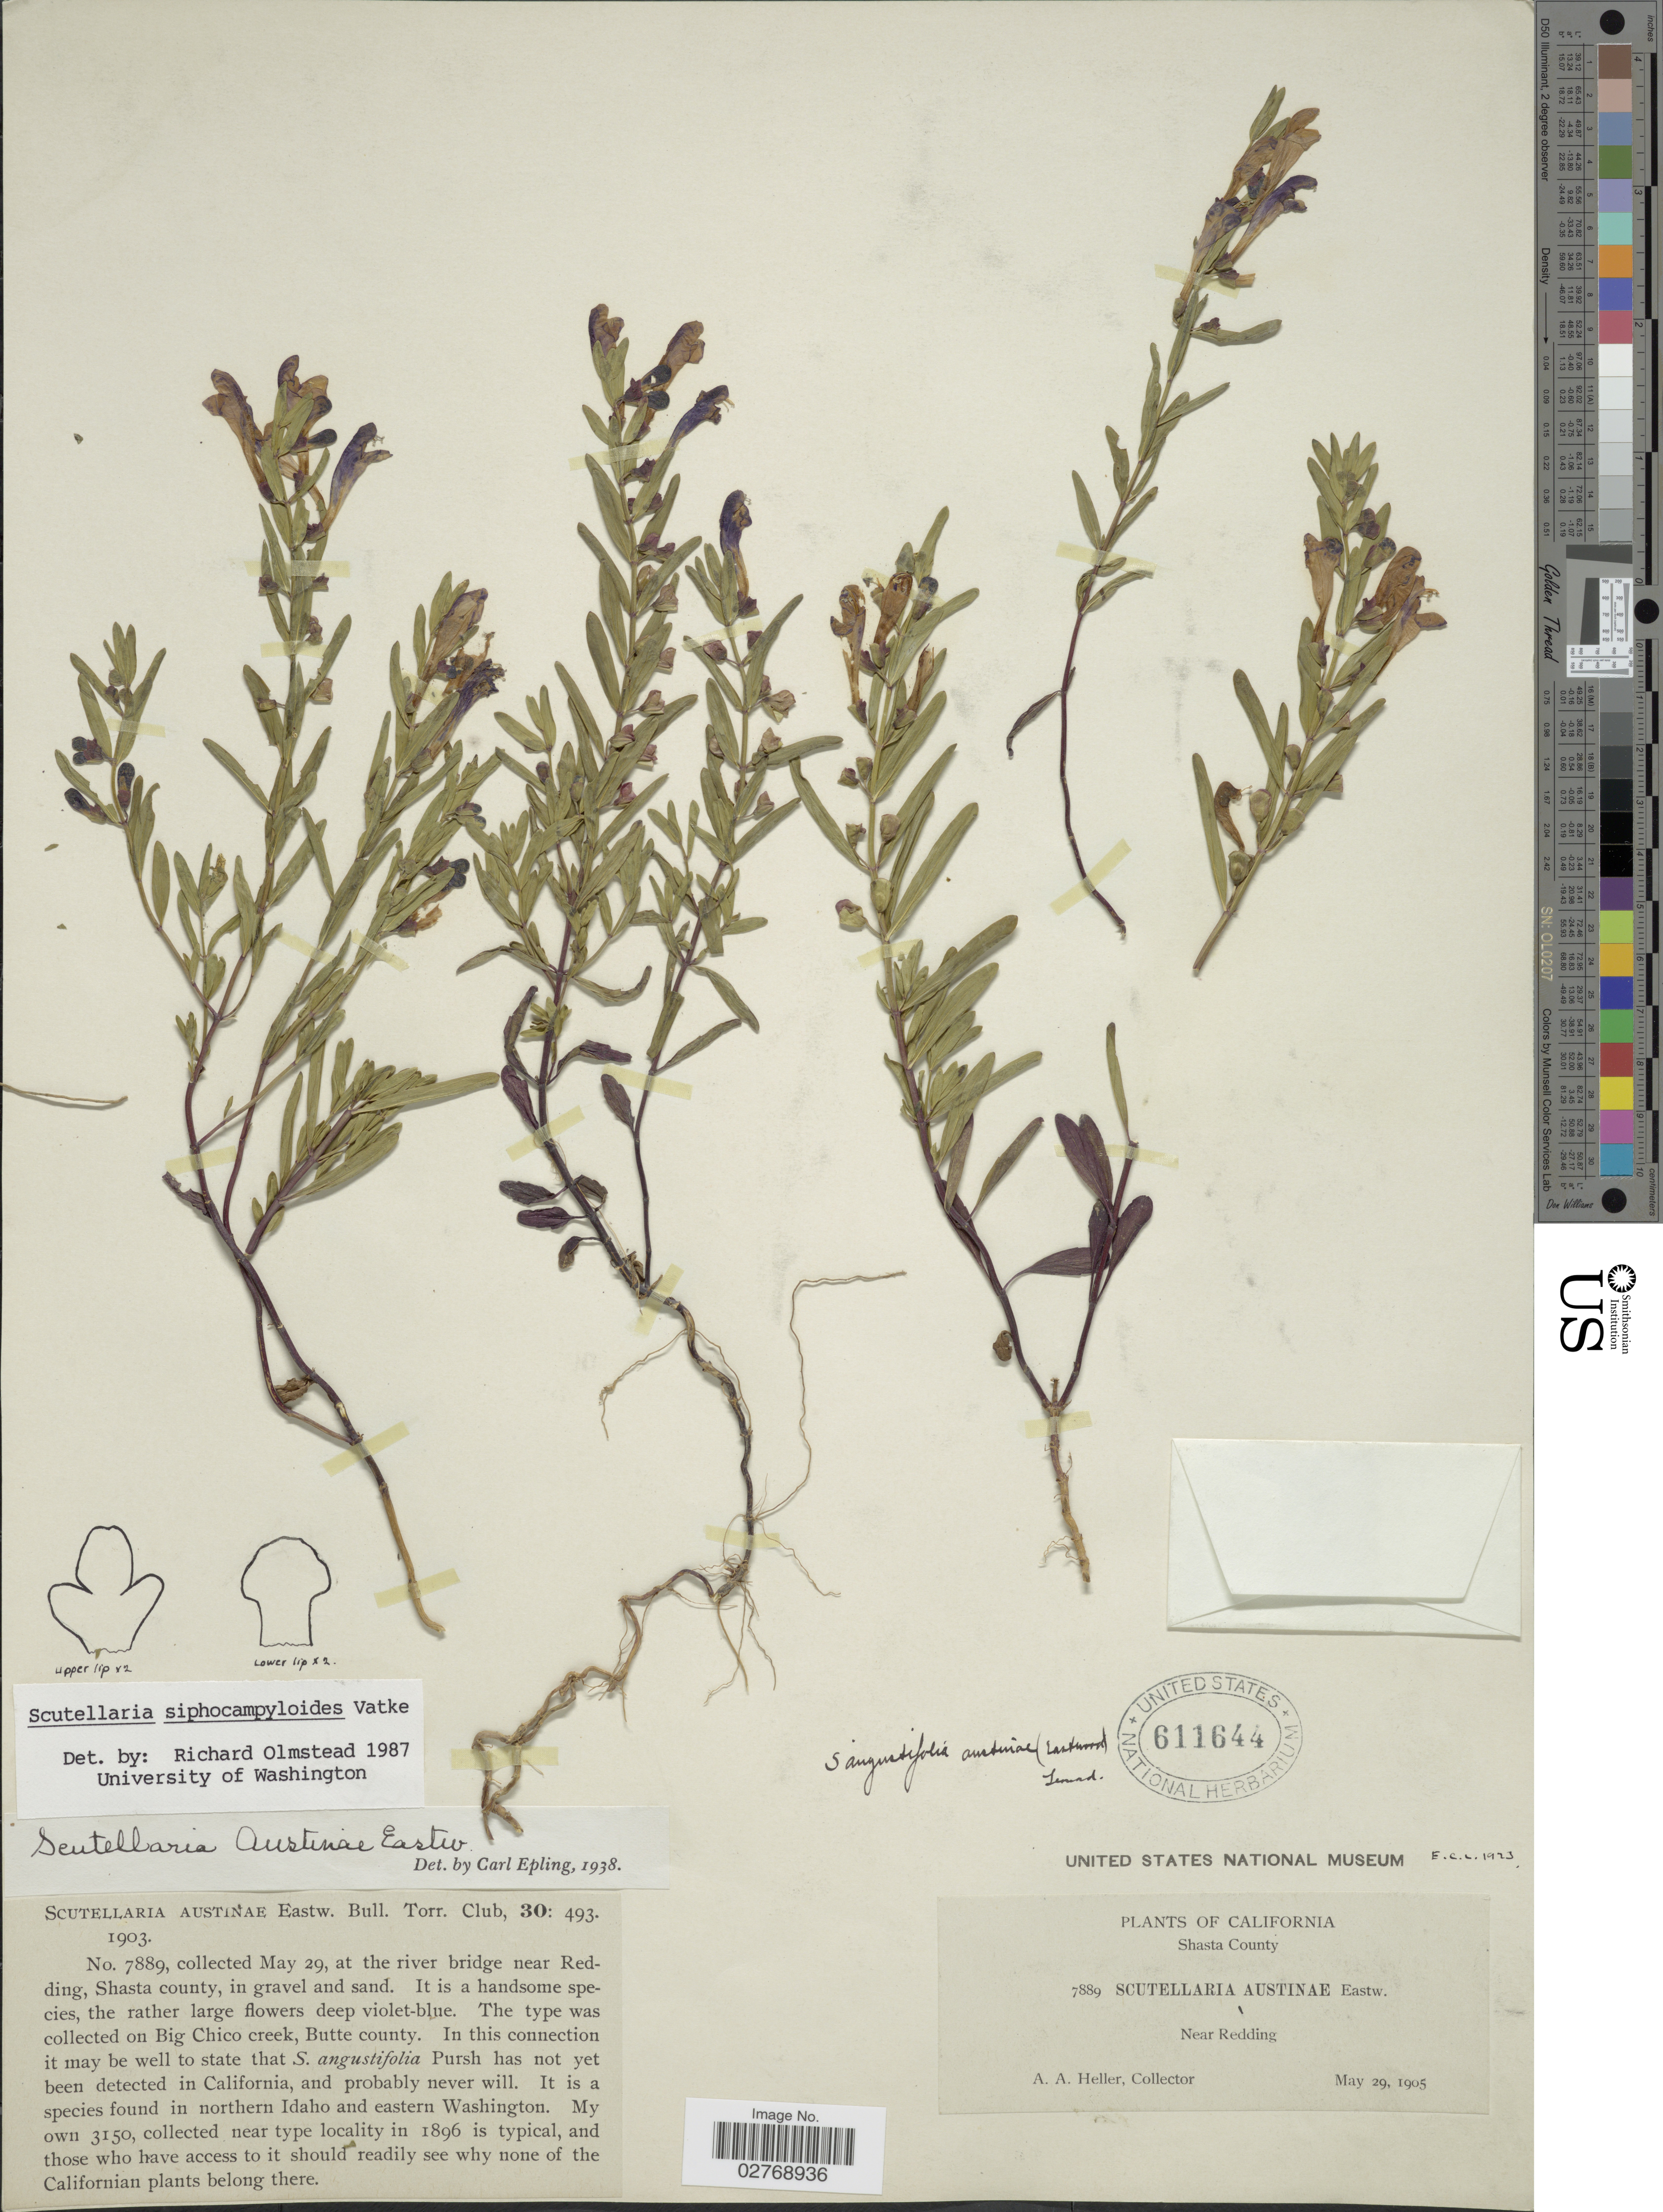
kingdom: Plantae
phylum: Tracheophyta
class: Magnoliopsida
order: Lamiales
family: Lamiaceae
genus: Scutellaria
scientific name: Scutellaria siphocampyloides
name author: Vatke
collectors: A. A. Heller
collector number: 7889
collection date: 1905-05-29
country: United States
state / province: California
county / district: Shasta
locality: Shasta County. Near Redding. At the river bridge near Redding.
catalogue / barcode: US 611644